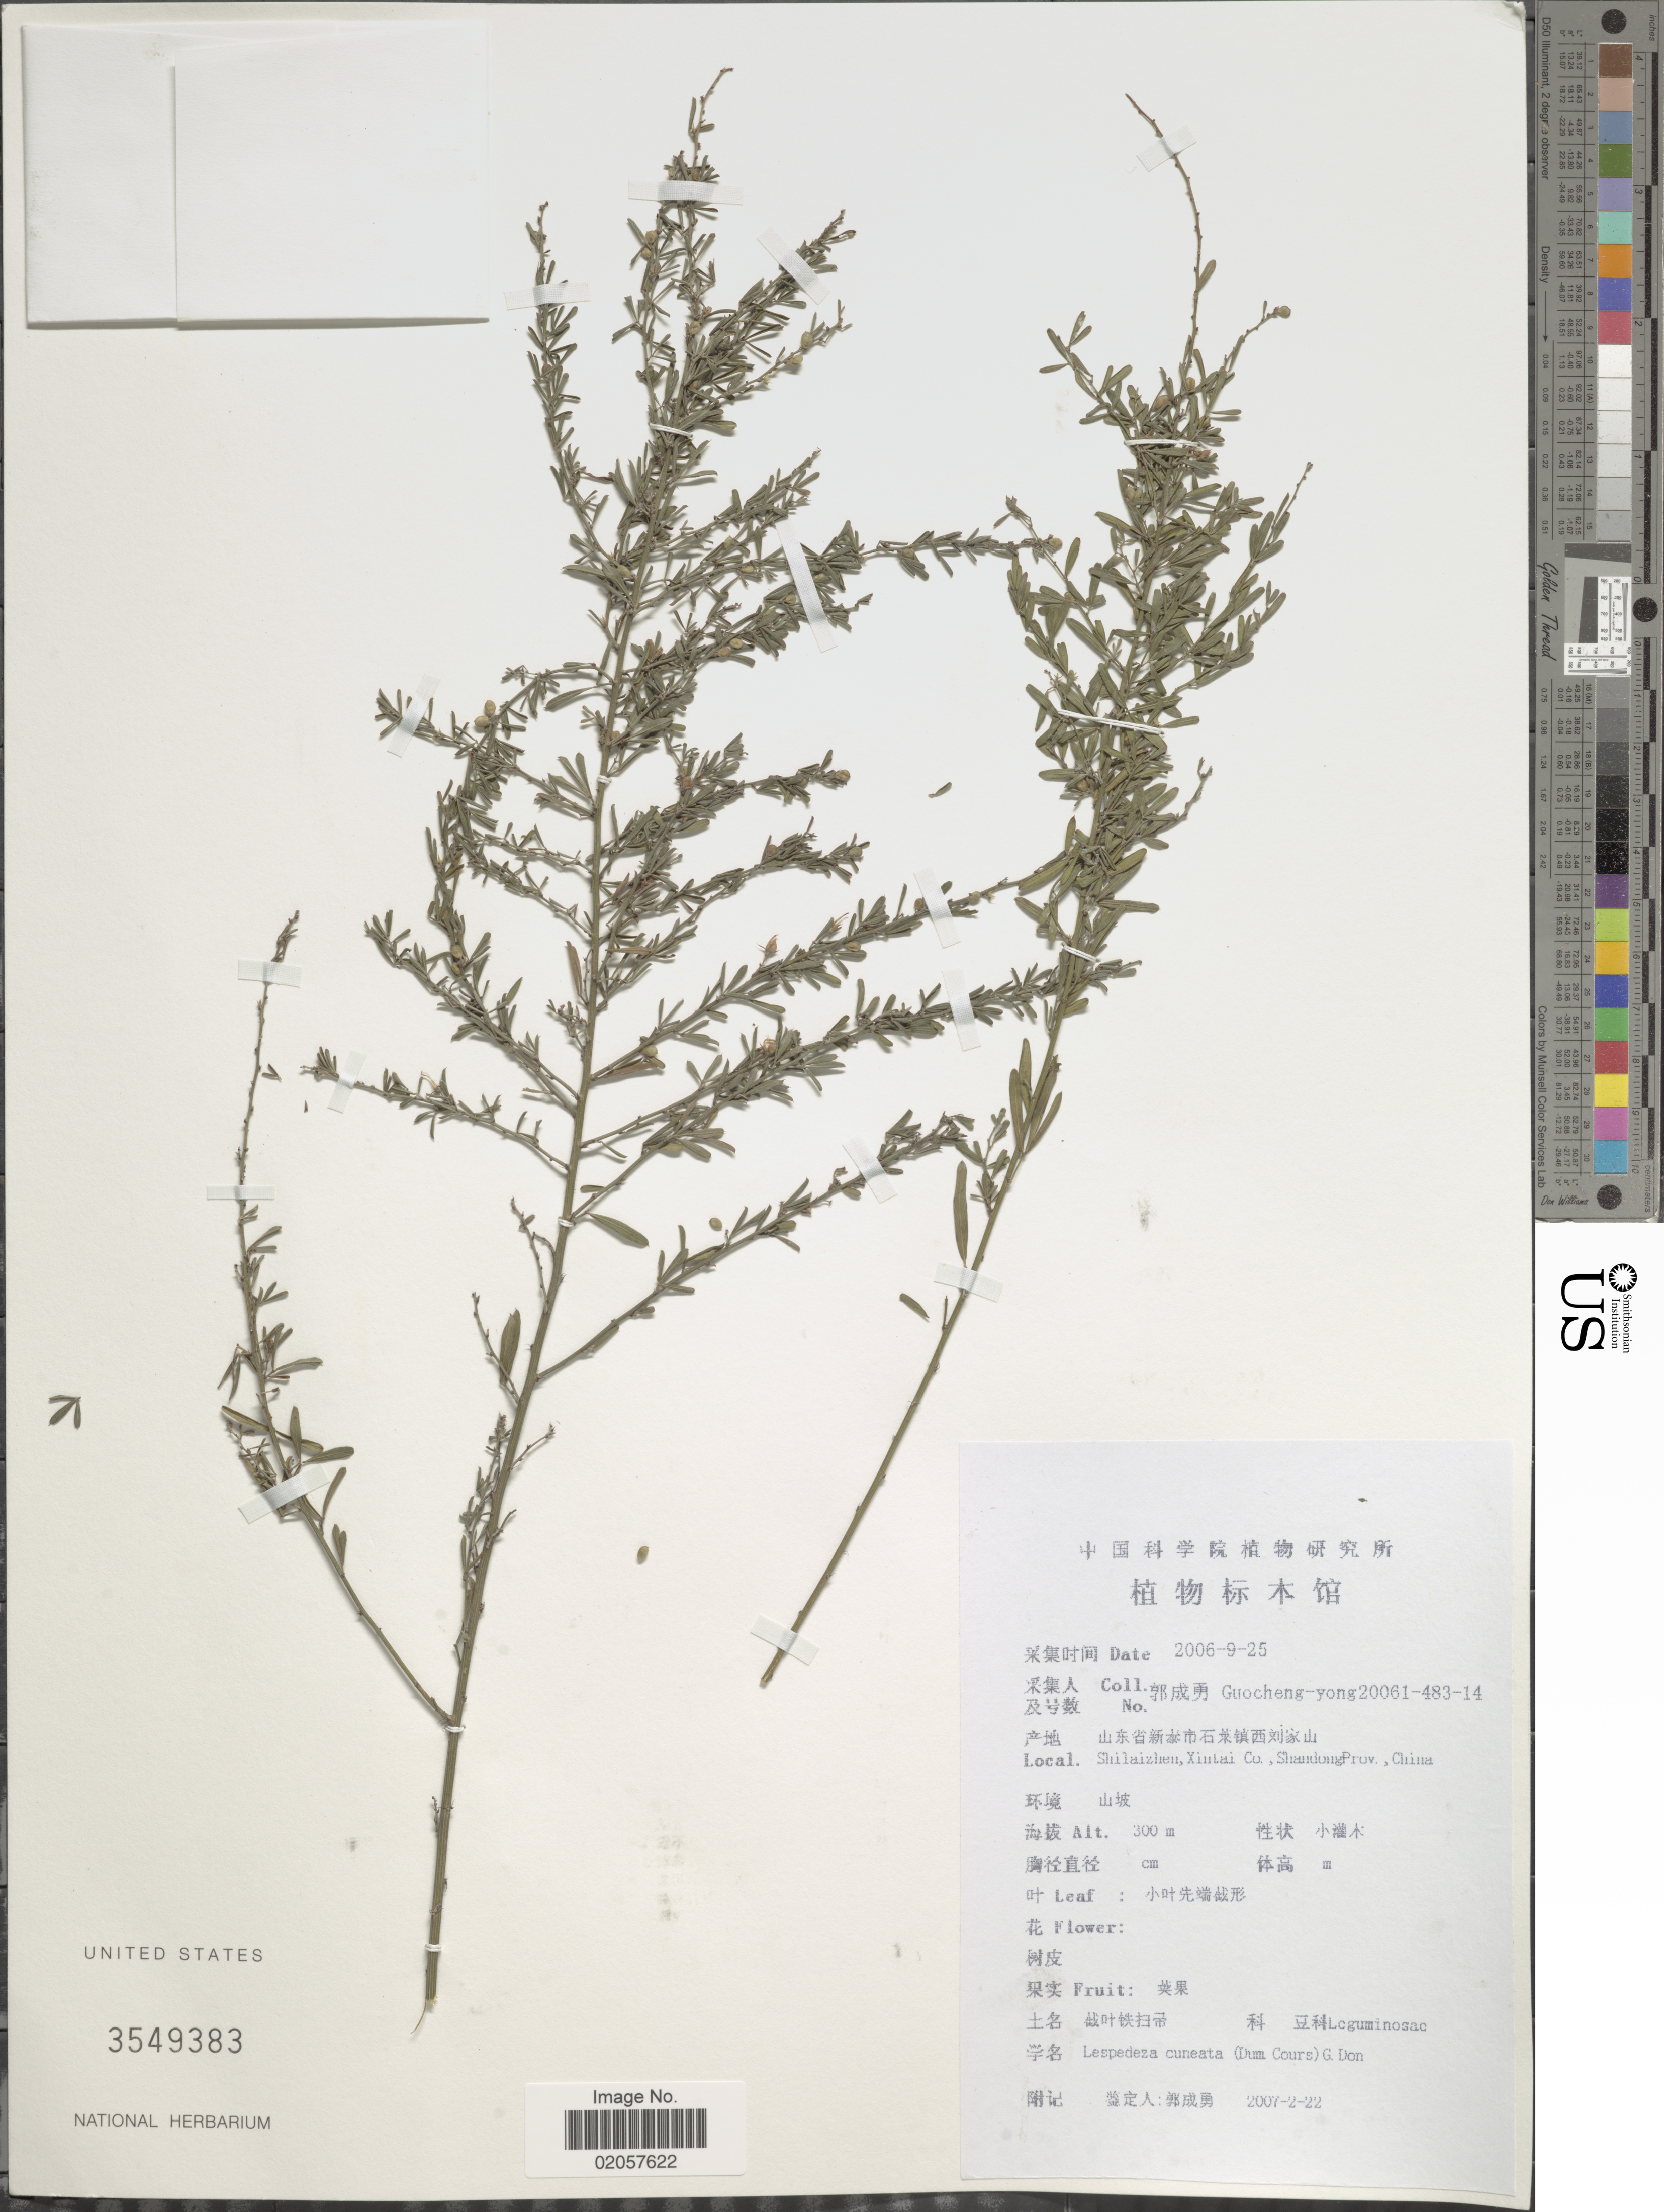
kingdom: Plantae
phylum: Tracheophyta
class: Magnoliopsida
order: Fabales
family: Fabaceae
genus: Lespedeza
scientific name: Lespedeza cuneata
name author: (Dum. Cours.) G. Don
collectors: Guo cheng-yong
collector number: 20061-483-14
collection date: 2006-09-25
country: China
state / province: Shandong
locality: Shilaizhen, Xintai Co.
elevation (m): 300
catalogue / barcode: US 3549383